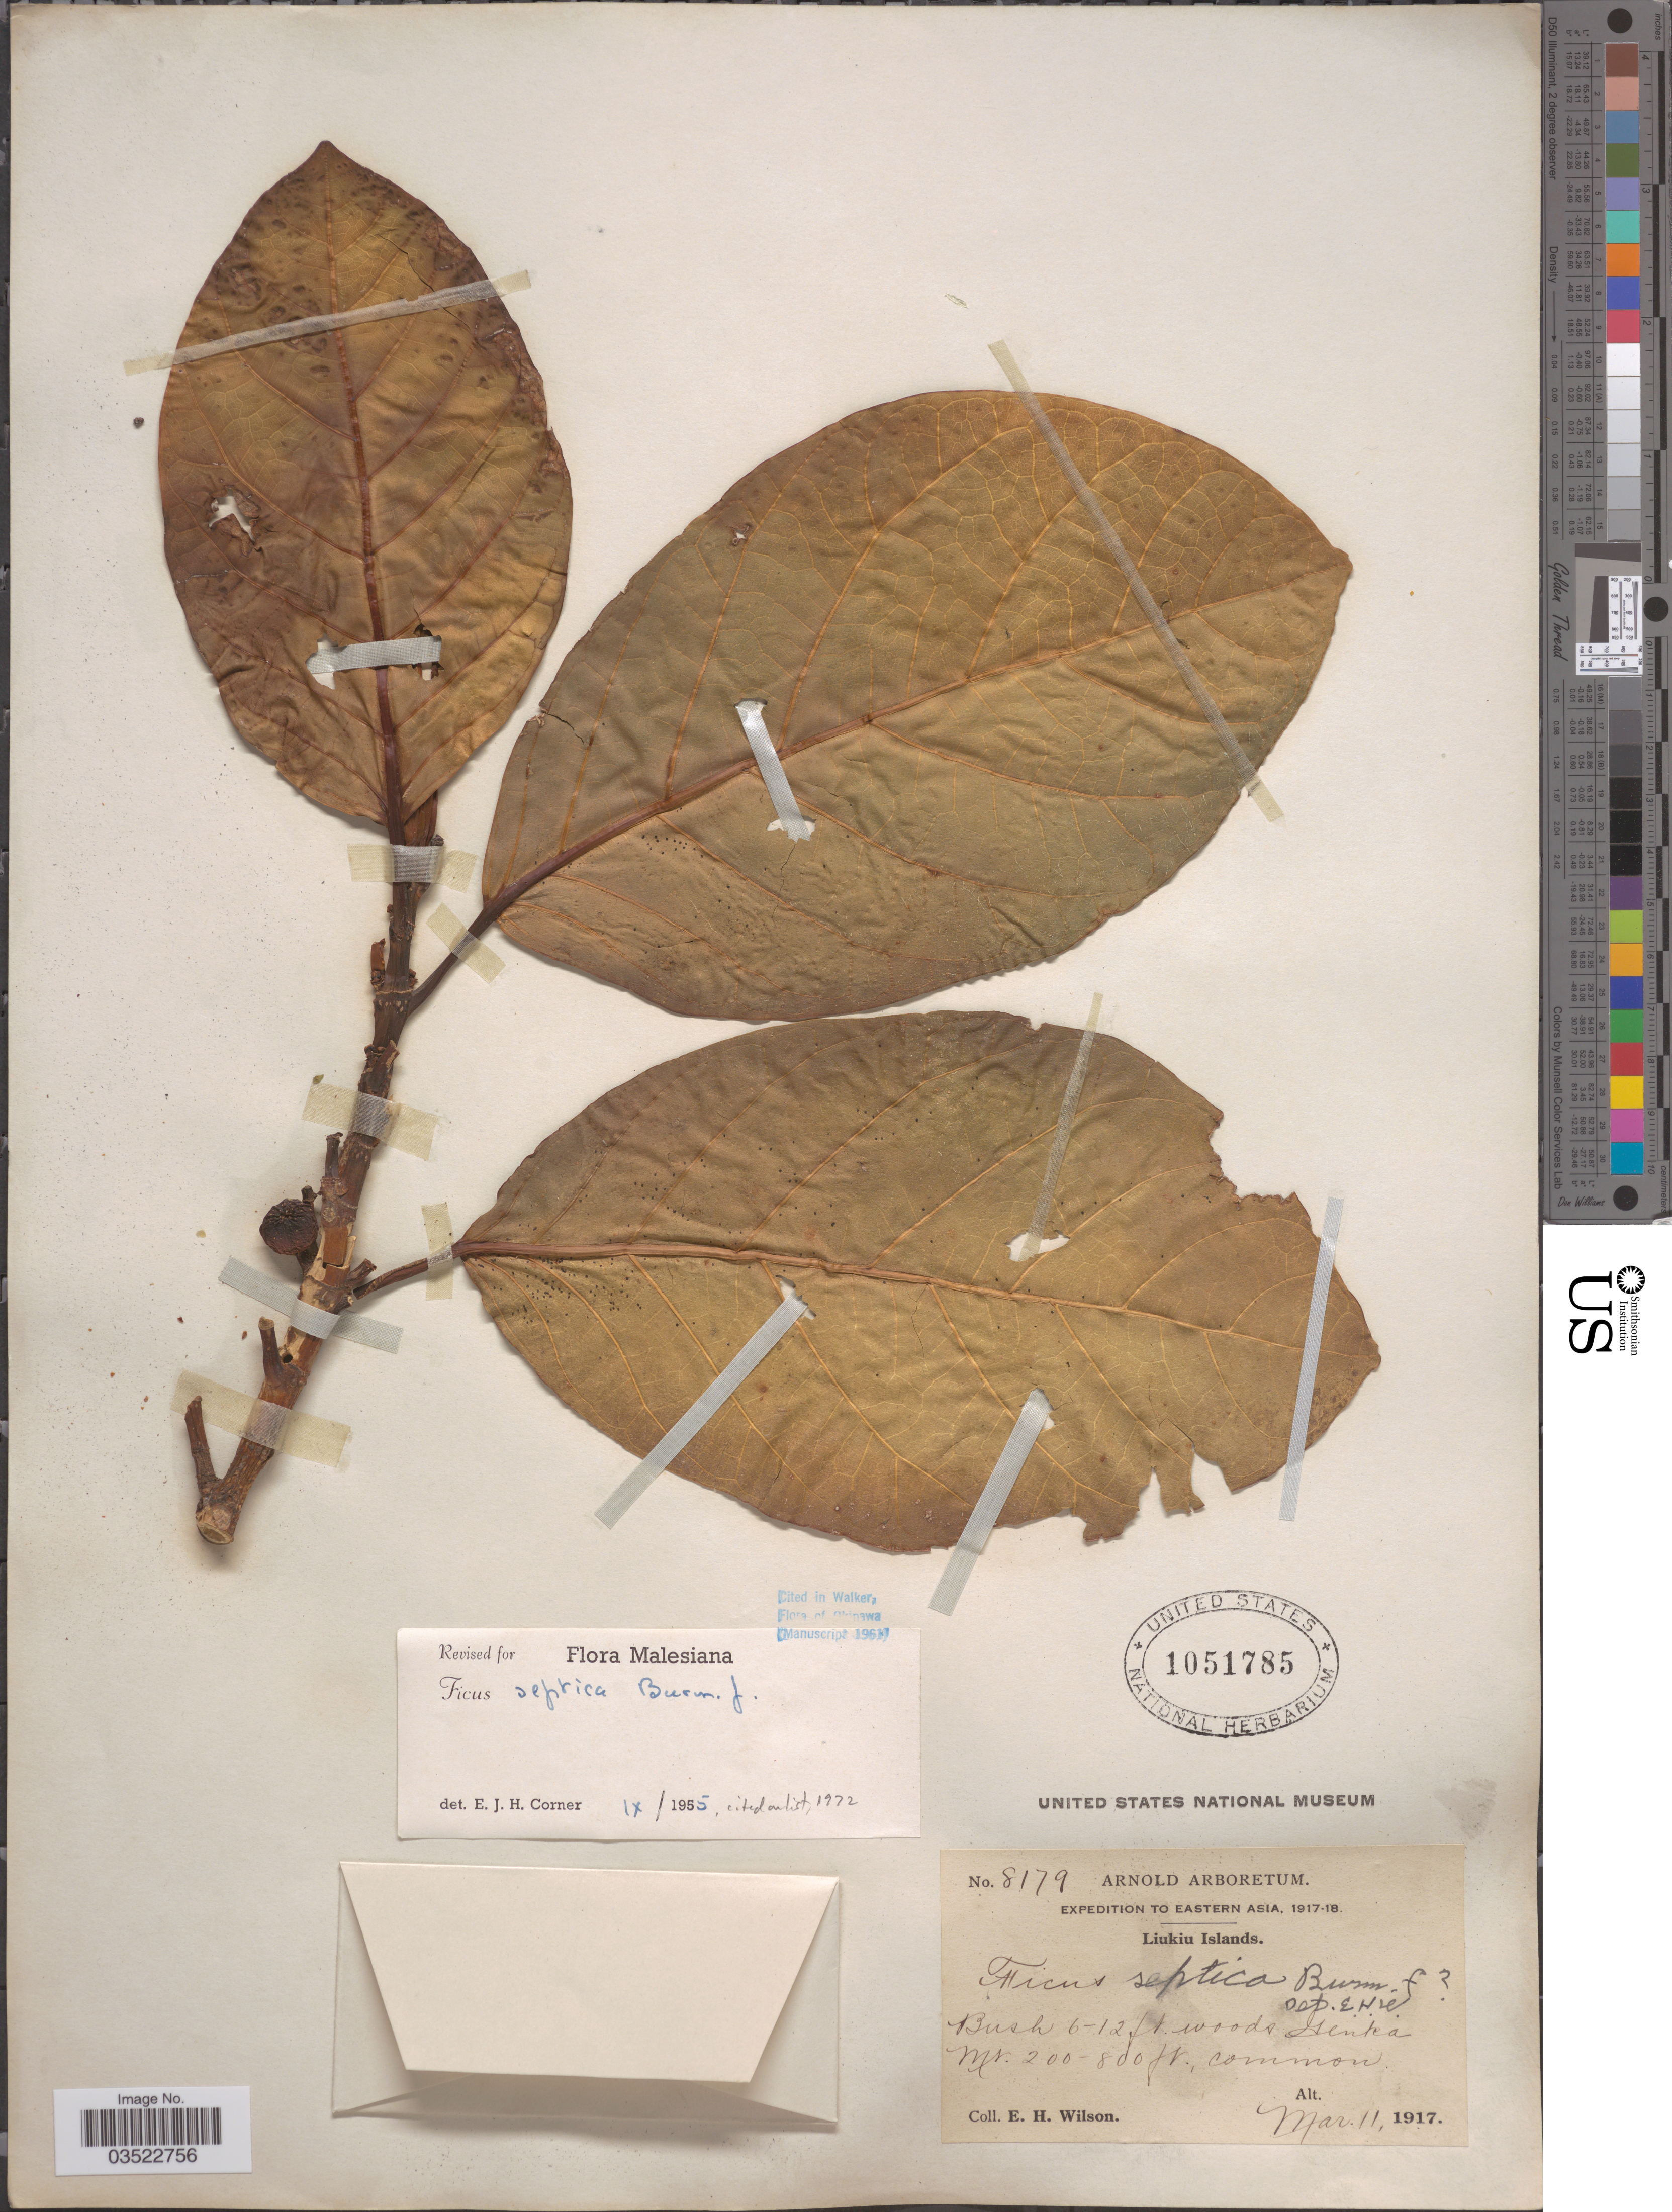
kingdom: Plantae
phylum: Tracheophyta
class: Magnoliopsida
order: Rosales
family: Moraceae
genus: Ficus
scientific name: Ficus septica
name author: Burm. f.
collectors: E. Wilson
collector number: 8179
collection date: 1917-03-11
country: Japan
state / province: Okinawa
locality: Expedition to Eastern Asia, 1917-18. Liukiu Islands. Woods Genka Mt.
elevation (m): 61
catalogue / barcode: US 1051785